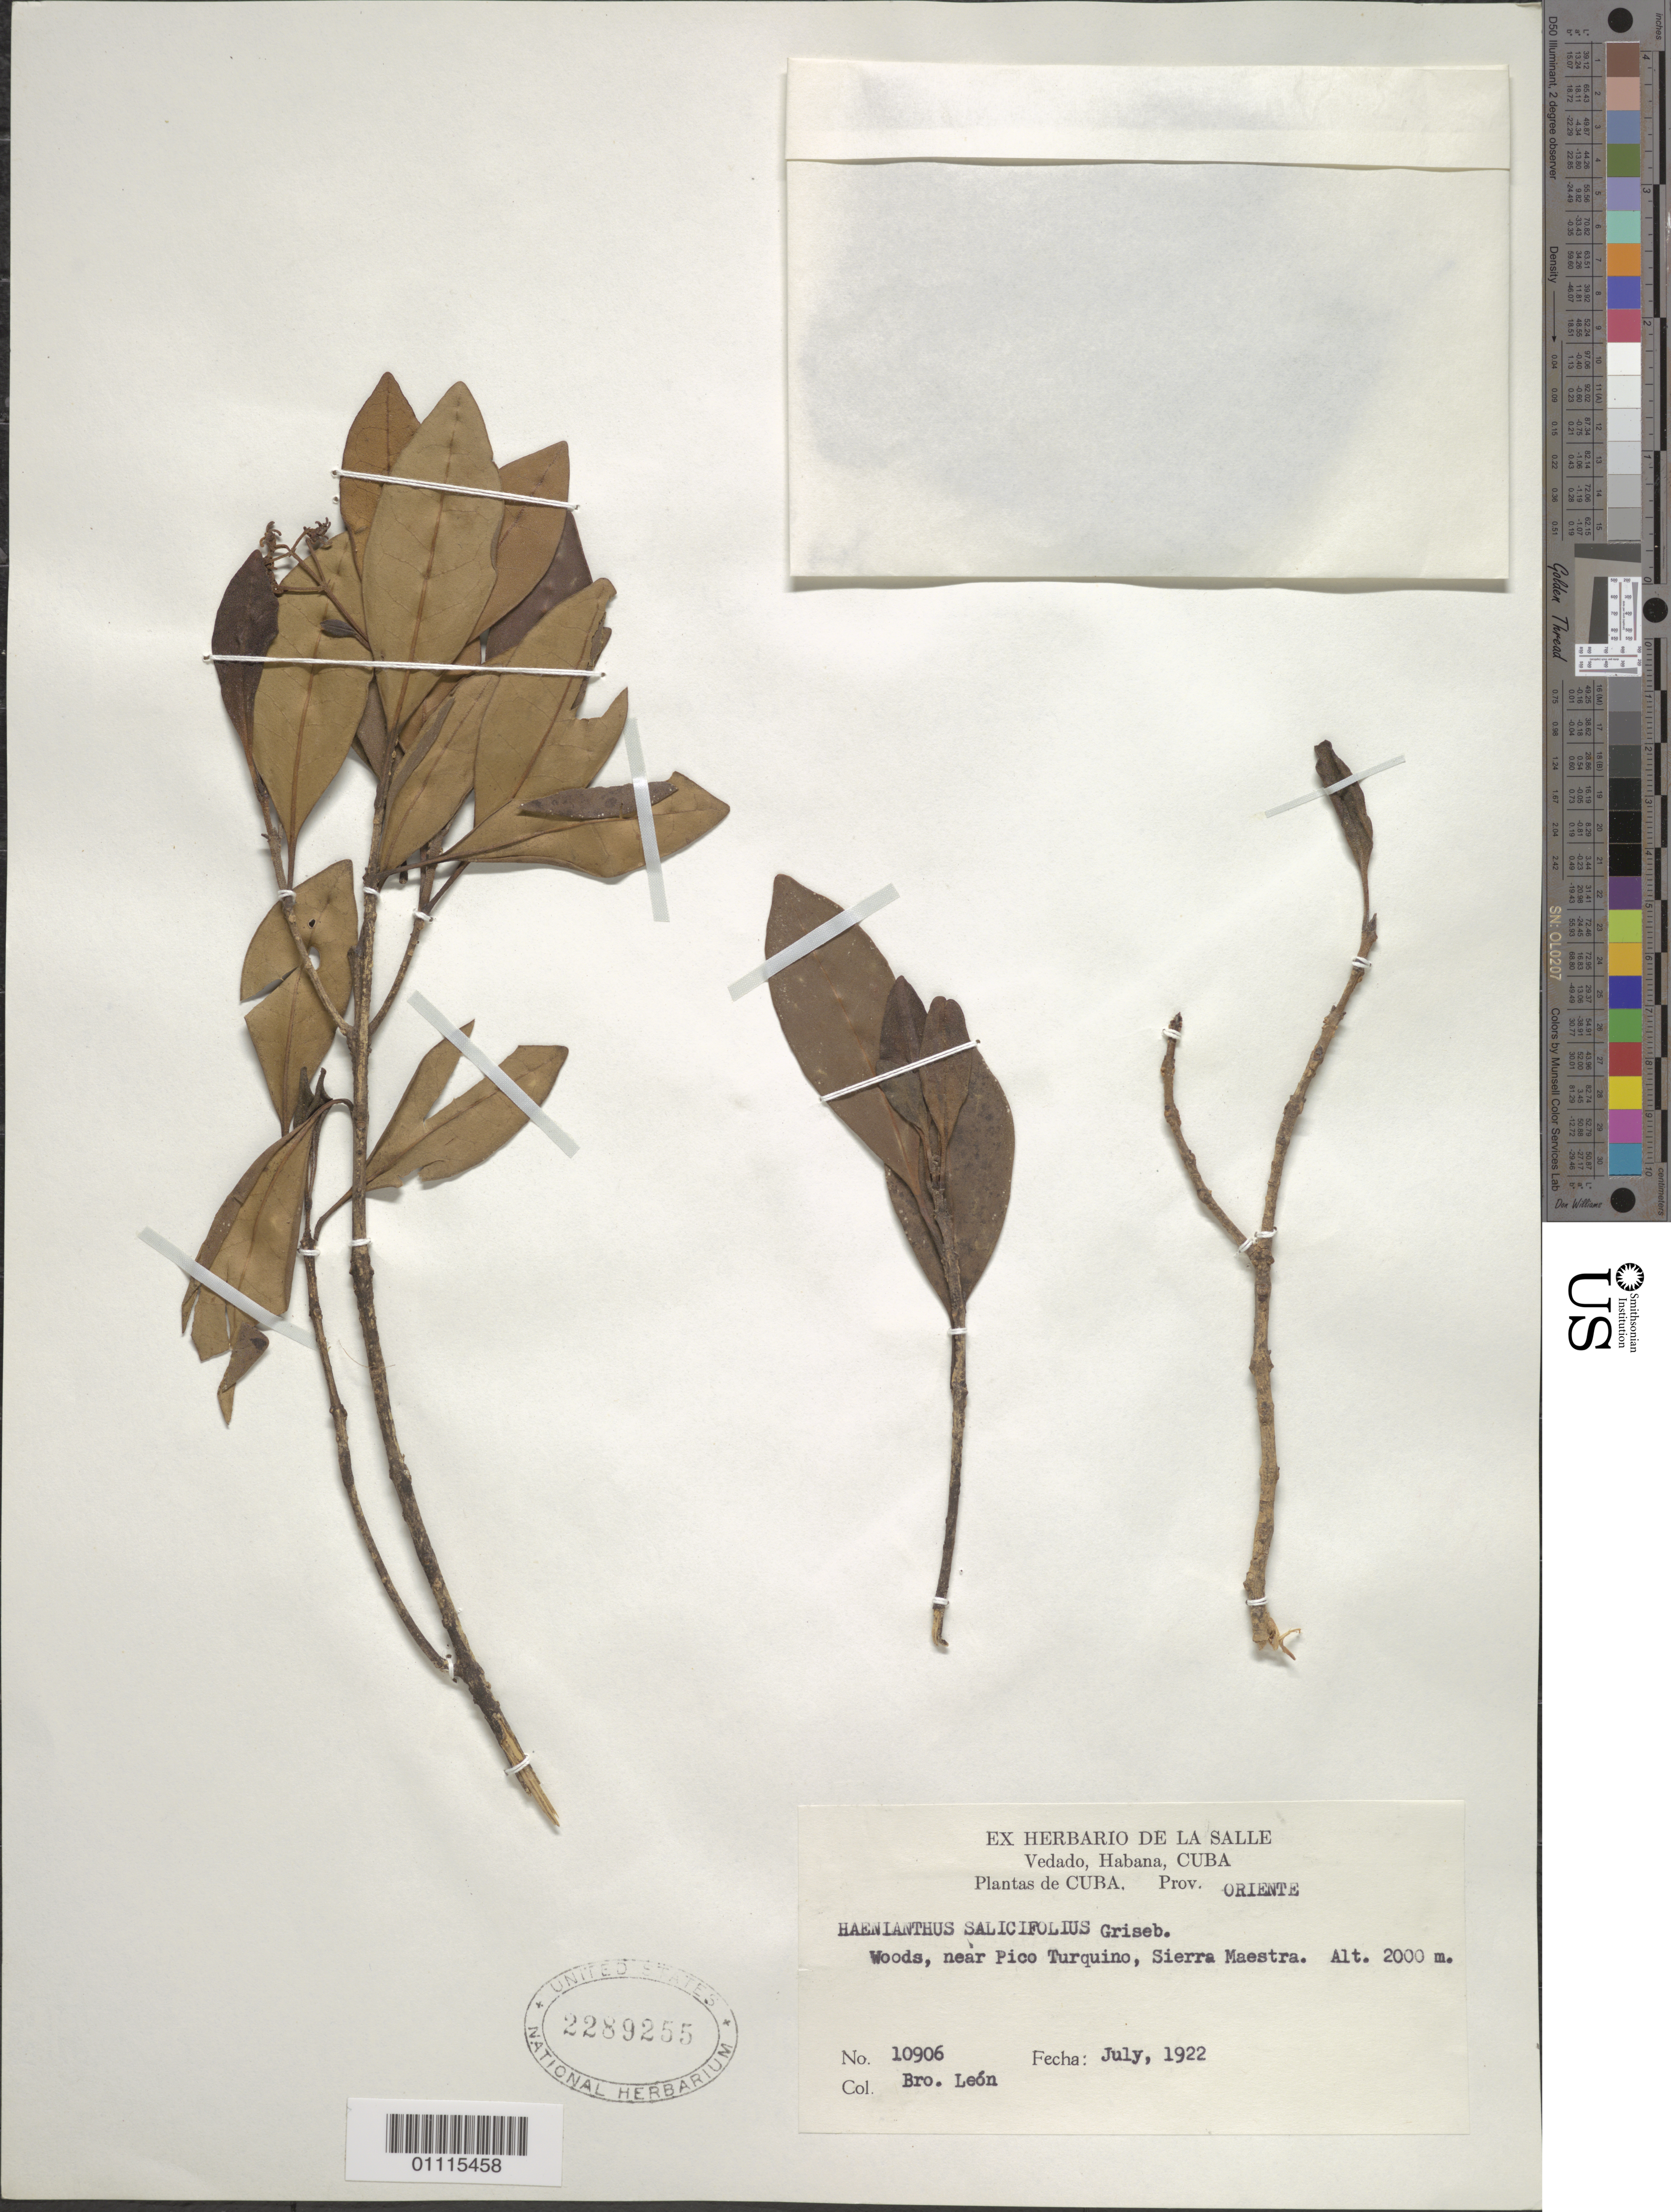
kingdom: Plantae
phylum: Tracheophyta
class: Magnoliopsida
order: Lamiales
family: Oleaceae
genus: Haenianthus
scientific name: Haenianthus salicifolius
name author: Griseb.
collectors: Bro. León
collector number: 10906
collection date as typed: Jul 1922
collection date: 1922-07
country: Cuba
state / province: Santiago de Cuba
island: Cuba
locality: Pico Turquino, Sierra Maestra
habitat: Woods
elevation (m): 2000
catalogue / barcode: US 2289255